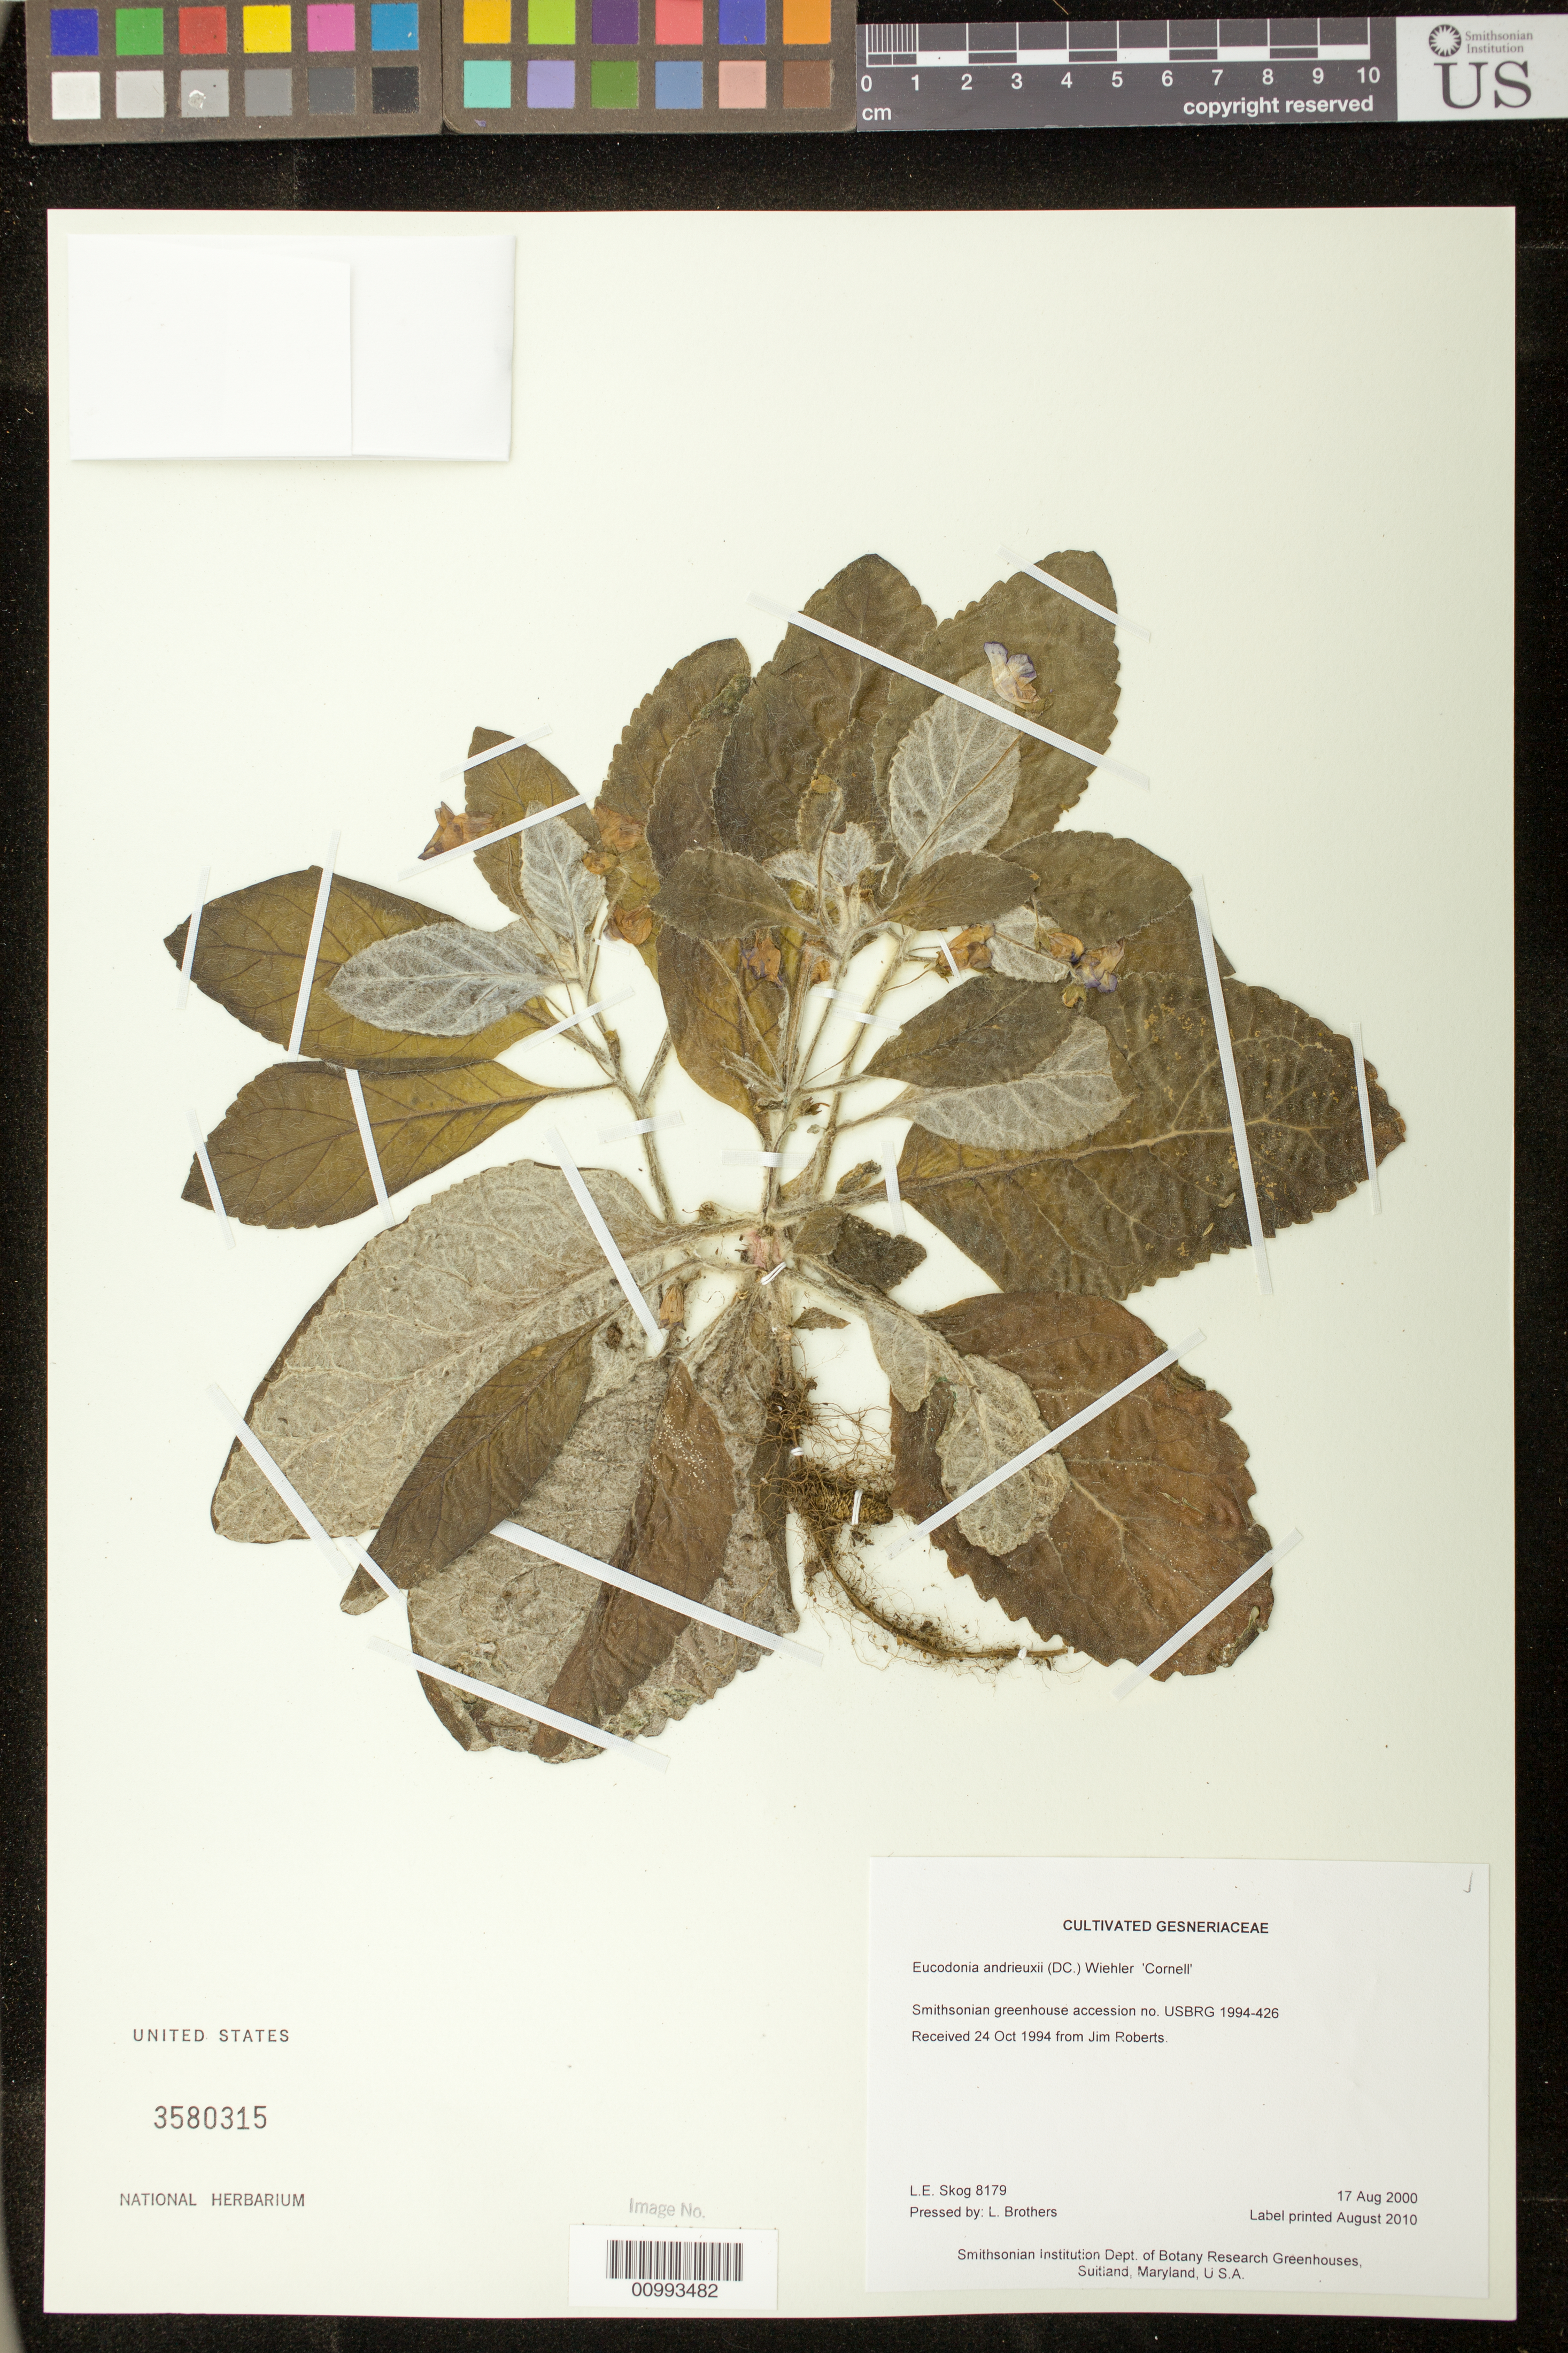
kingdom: Plantae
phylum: Tracheophyta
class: Magnoliopsida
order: Lamiales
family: Gesneriaceae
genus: Eucodonia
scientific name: Eucodonia andrieuxii 'Cornell'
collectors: L. E. Skog & L. Brothers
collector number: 8179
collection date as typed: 17 Aug 2000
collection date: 2000-08-17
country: United States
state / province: Maryland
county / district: Prince George's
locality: Smithsonian Institution Dept. of Botany Research Greenhouses, Suitland, Maryland, U.S.A.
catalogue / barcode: US 3580315